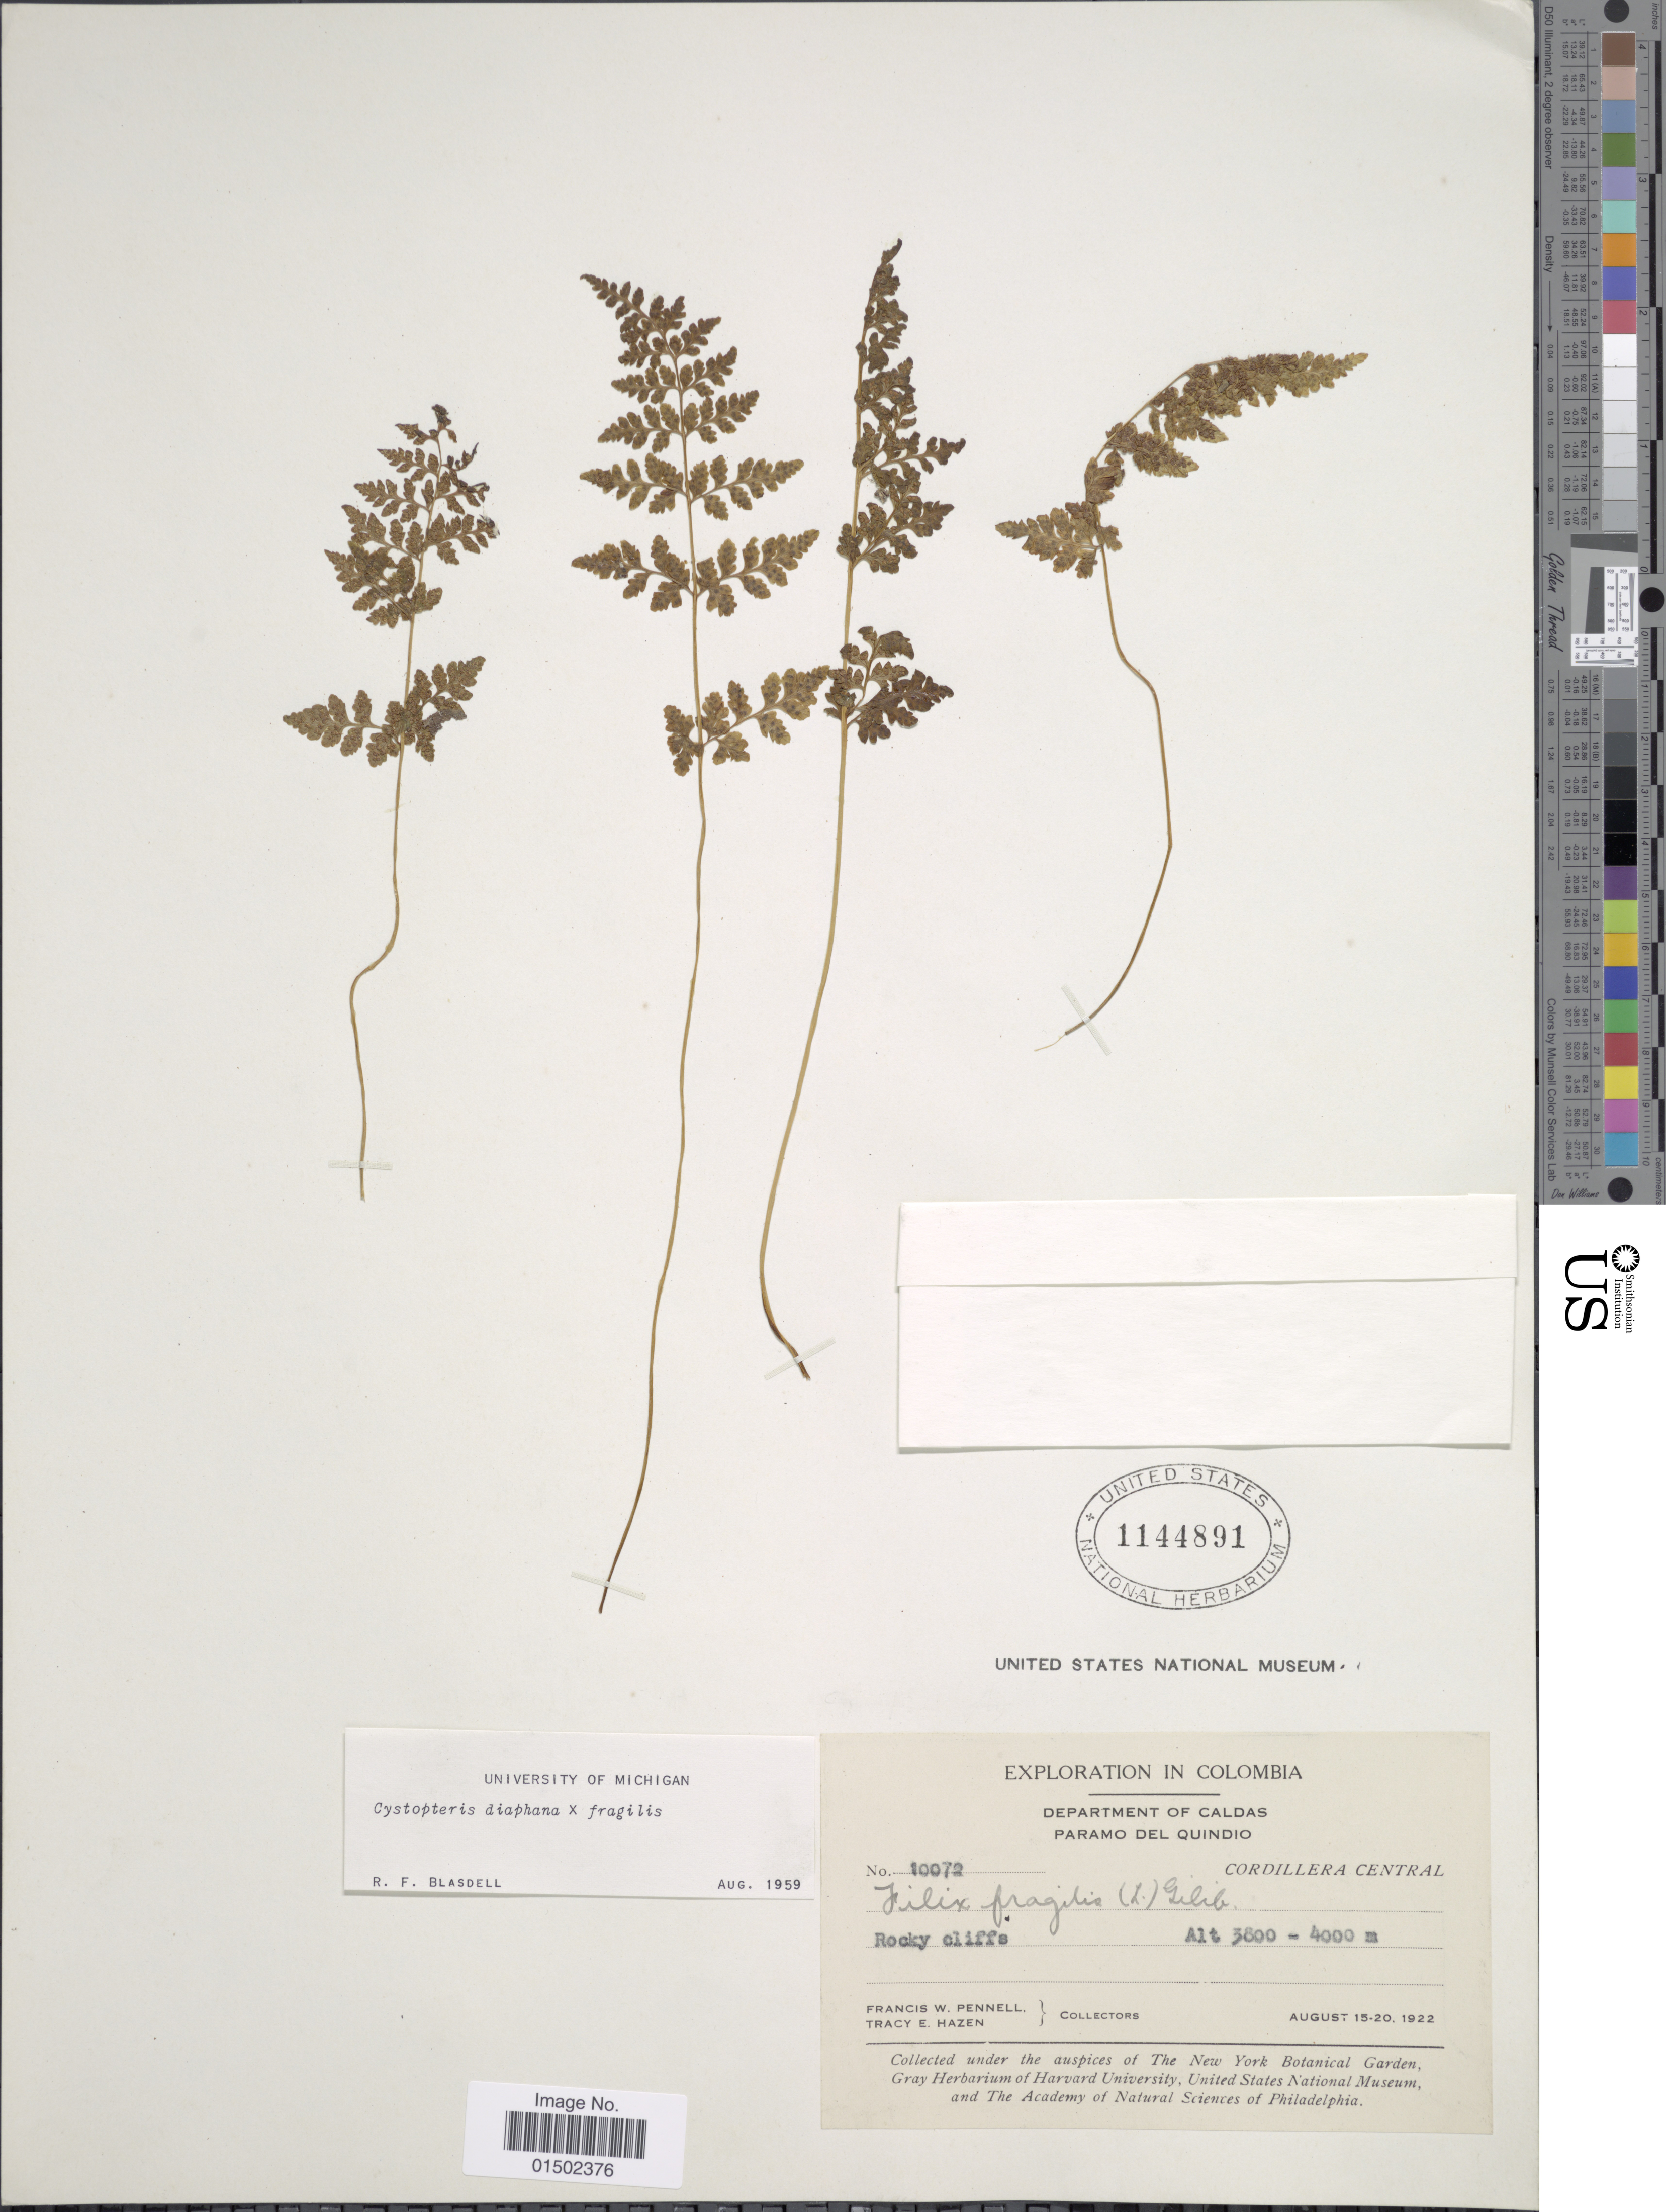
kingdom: Plantae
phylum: Tracheophyta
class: Polypodiopsida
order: Polypodiales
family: Cystopteridaceae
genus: Cystopteris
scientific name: Cystopteris diaphana x C. fragilis (L.) Bernh.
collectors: F. W. Pennell & T. E. Hazen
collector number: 10072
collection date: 1922-08-15/1922-08-20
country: Colombia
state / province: Caldas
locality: Paramo Del Quindio. Cordillera Central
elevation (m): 3800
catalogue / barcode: US 1144891